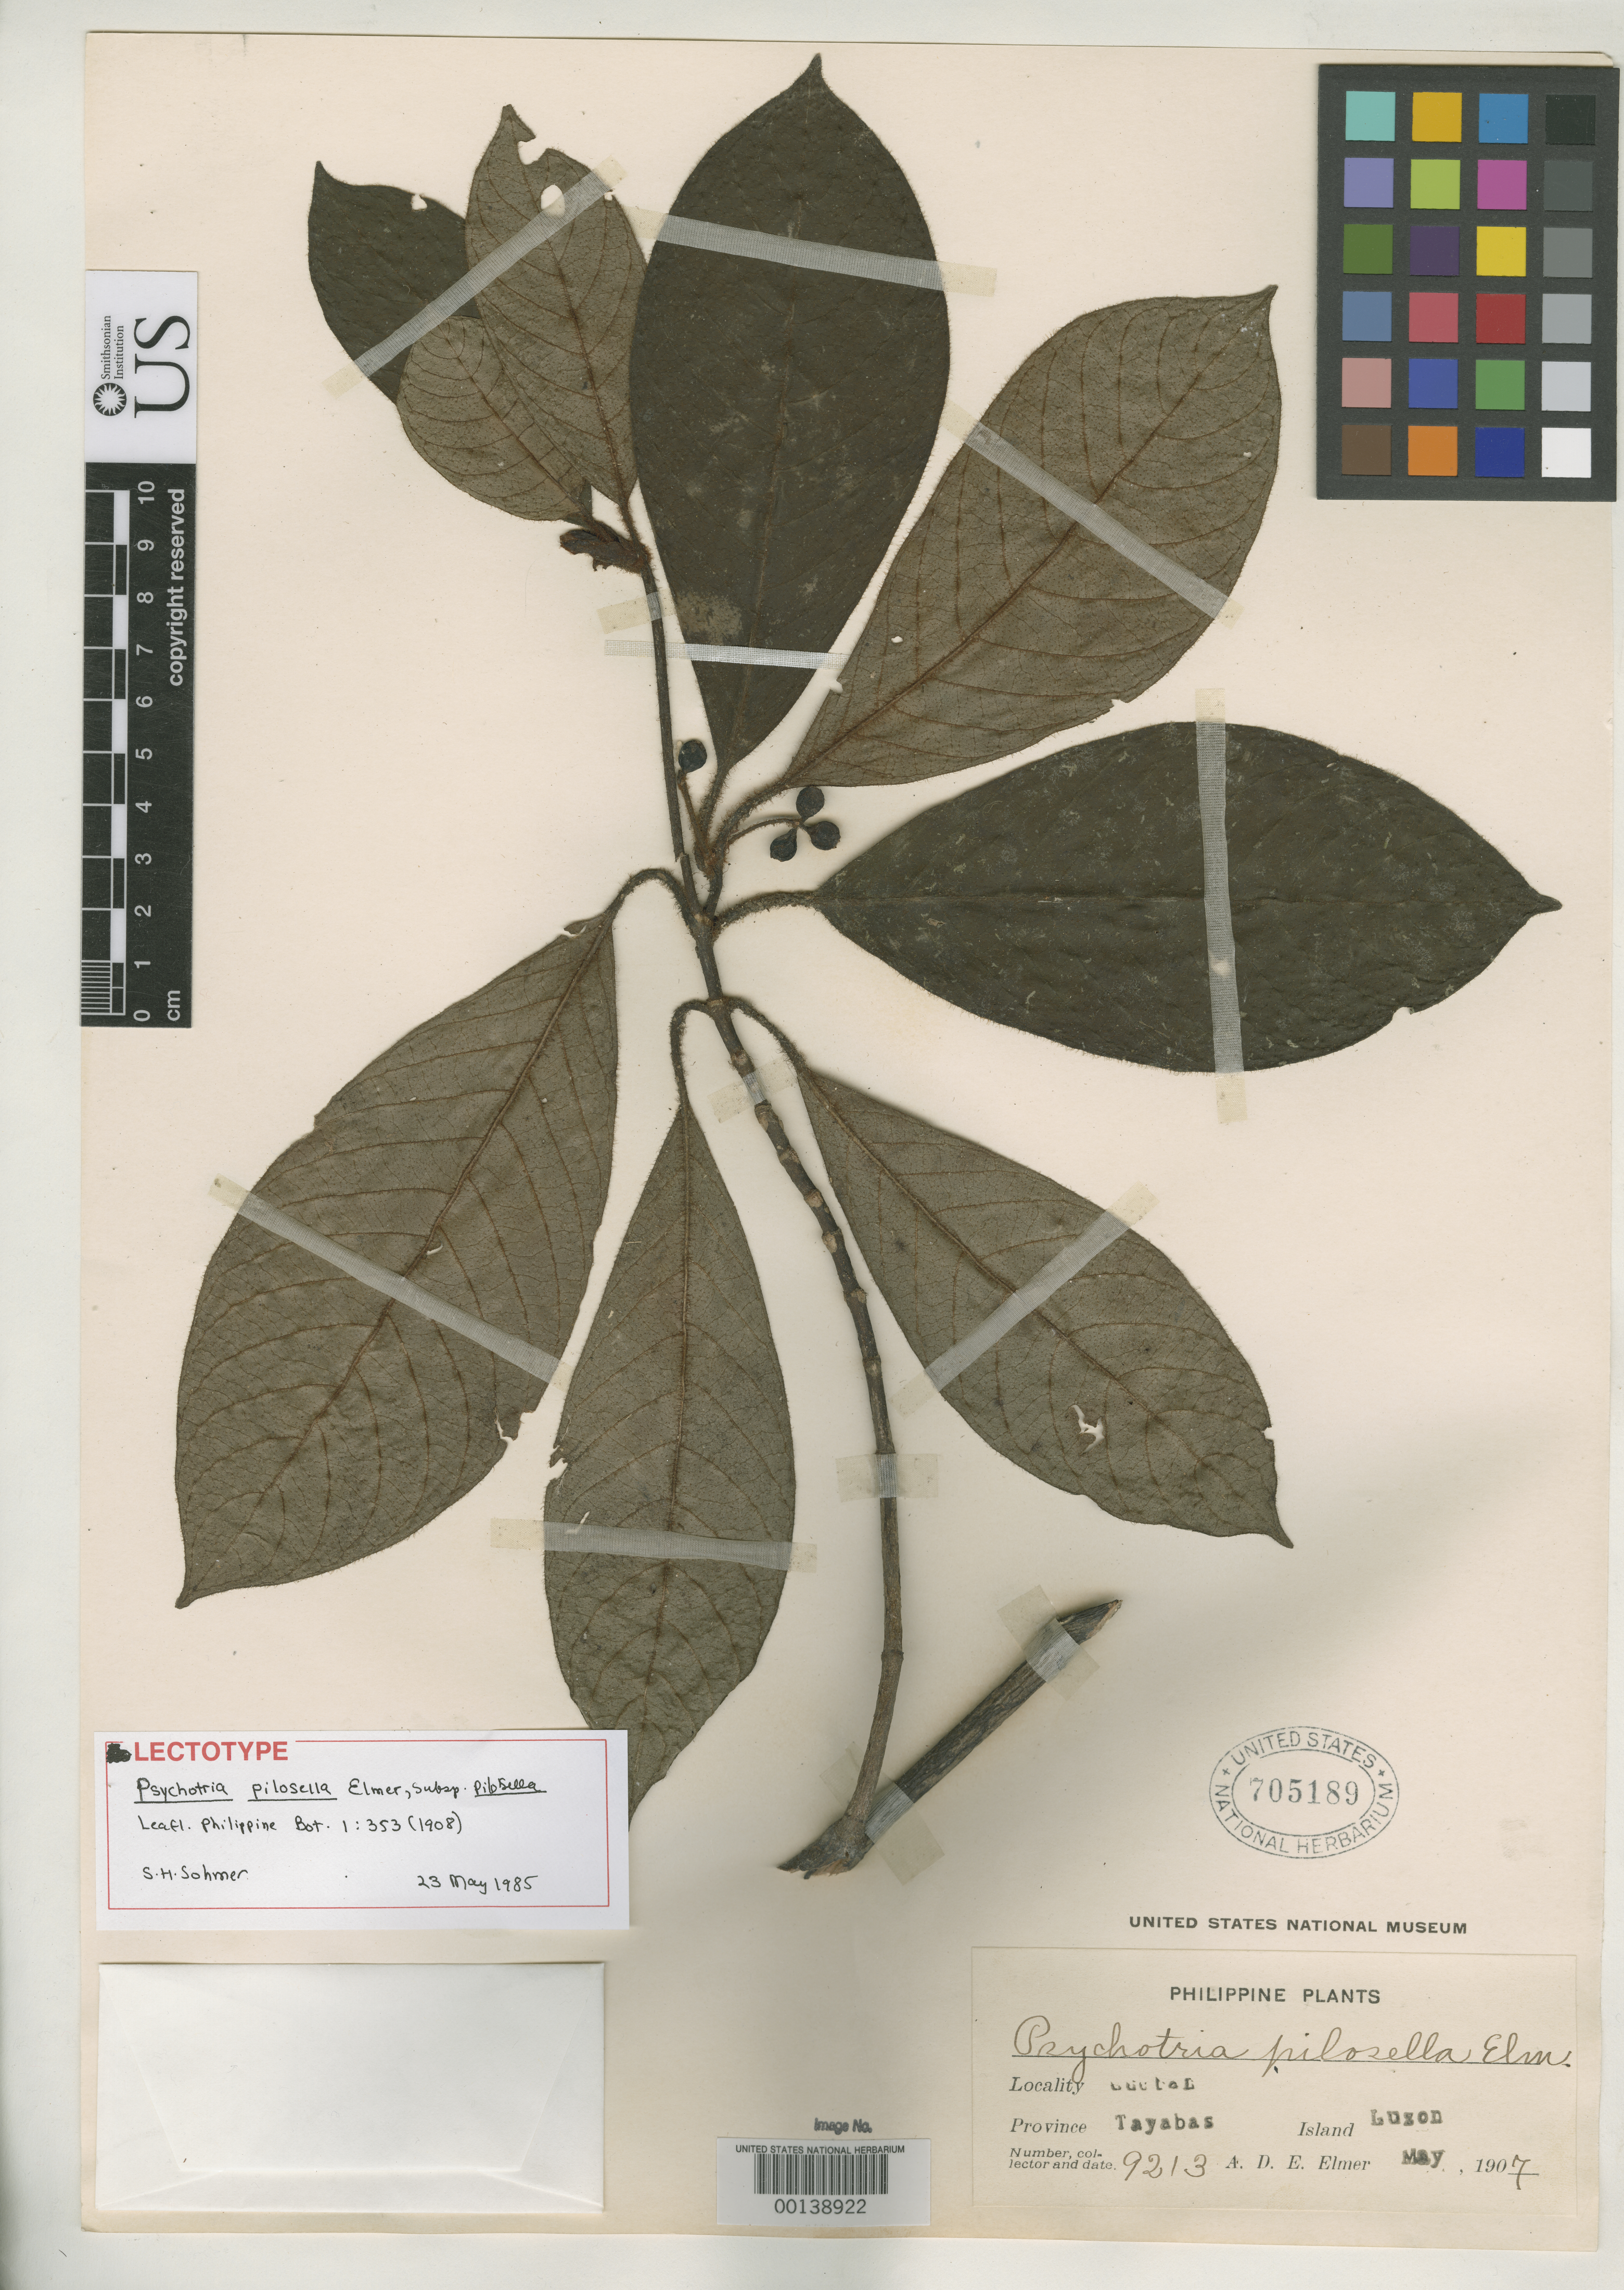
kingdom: Plantae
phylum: Tracheophyta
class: Magnoliopsida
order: Gentianales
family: Rubiaceae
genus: Psychotria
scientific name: Psychotria pilosella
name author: Elmer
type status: Isotype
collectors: A. D. E. Elmer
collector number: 9213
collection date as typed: May 1907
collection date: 1907-05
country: Philippines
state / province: Calabarzon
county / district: Quezon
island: Luzon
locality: Lucban, Province of Tayabas, Luzon.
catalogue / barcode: US 705189